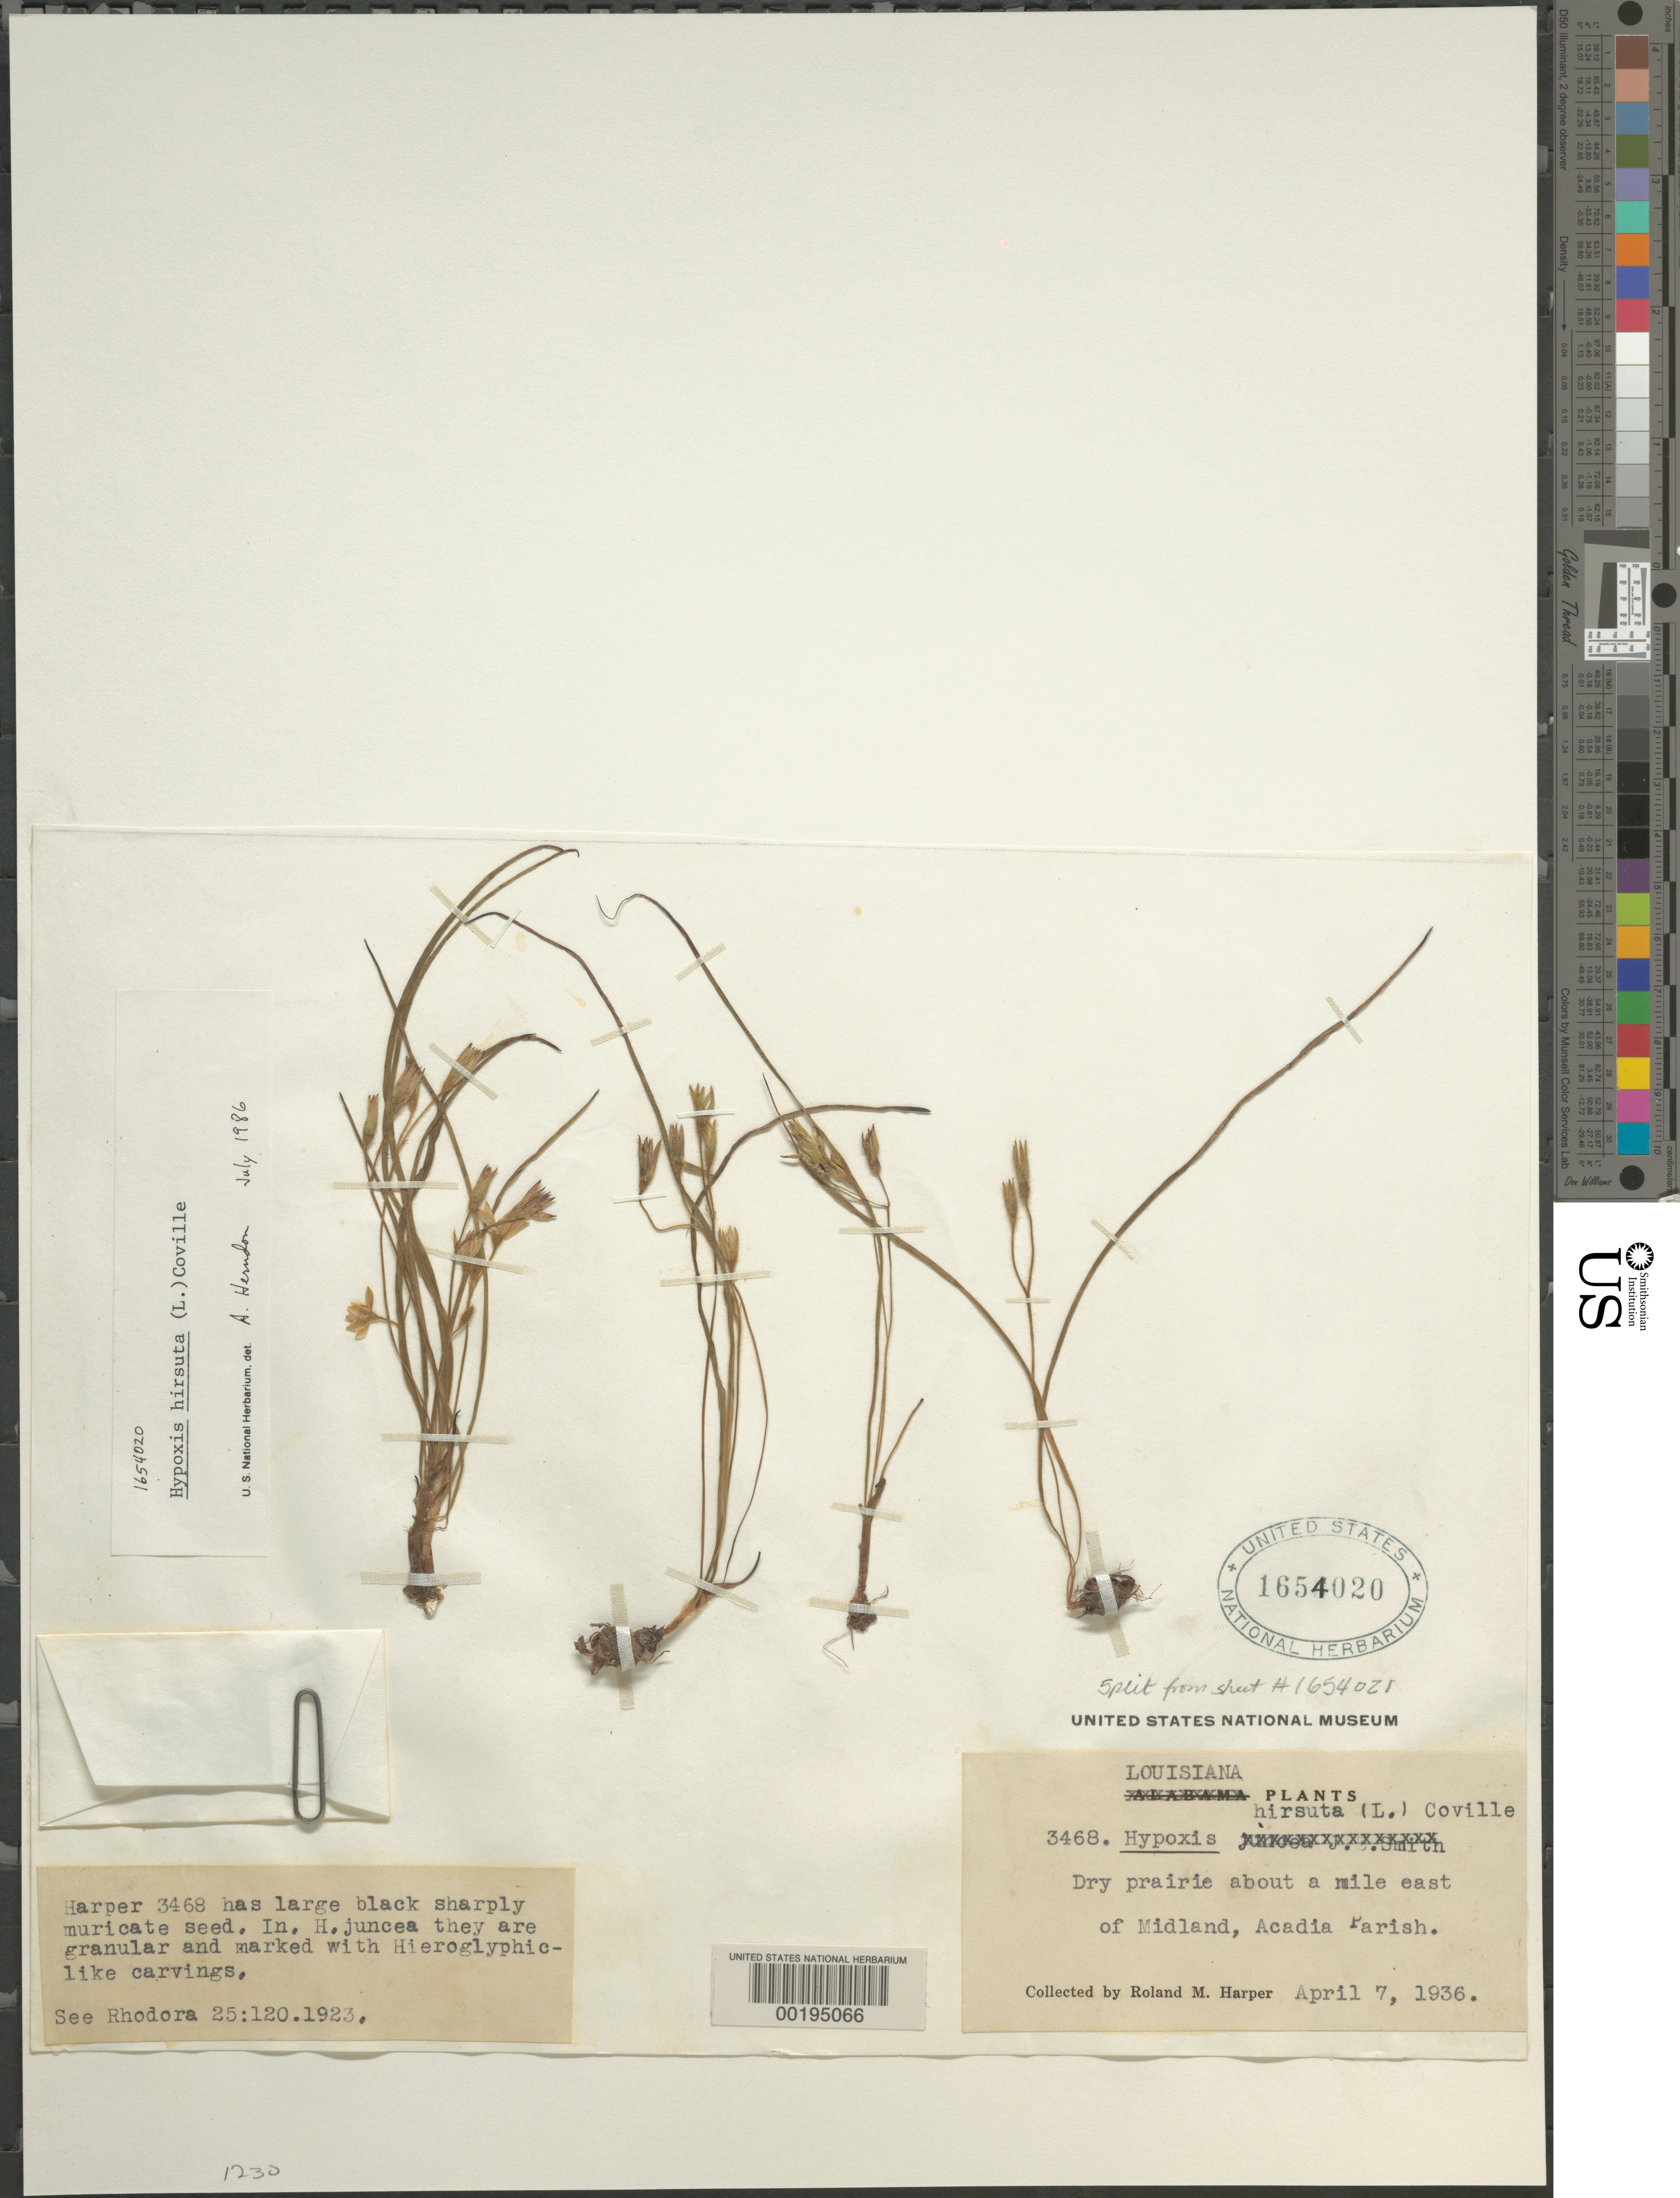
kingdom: Plantae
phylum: Tracheophyta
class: Liliopsida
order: Asparagales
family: Hypoxidaceae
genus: Hypoxis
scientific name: Hypoxis hirsuta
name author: (L.) Coville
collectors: R. M. Harper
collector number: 3468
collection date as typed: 07 Apr 1936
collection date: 1936-04-07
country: United States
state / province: Louisiana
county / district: Acadia Parish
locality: About 1 mi e of midland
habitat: Dry prairie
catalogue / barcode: US 1654020